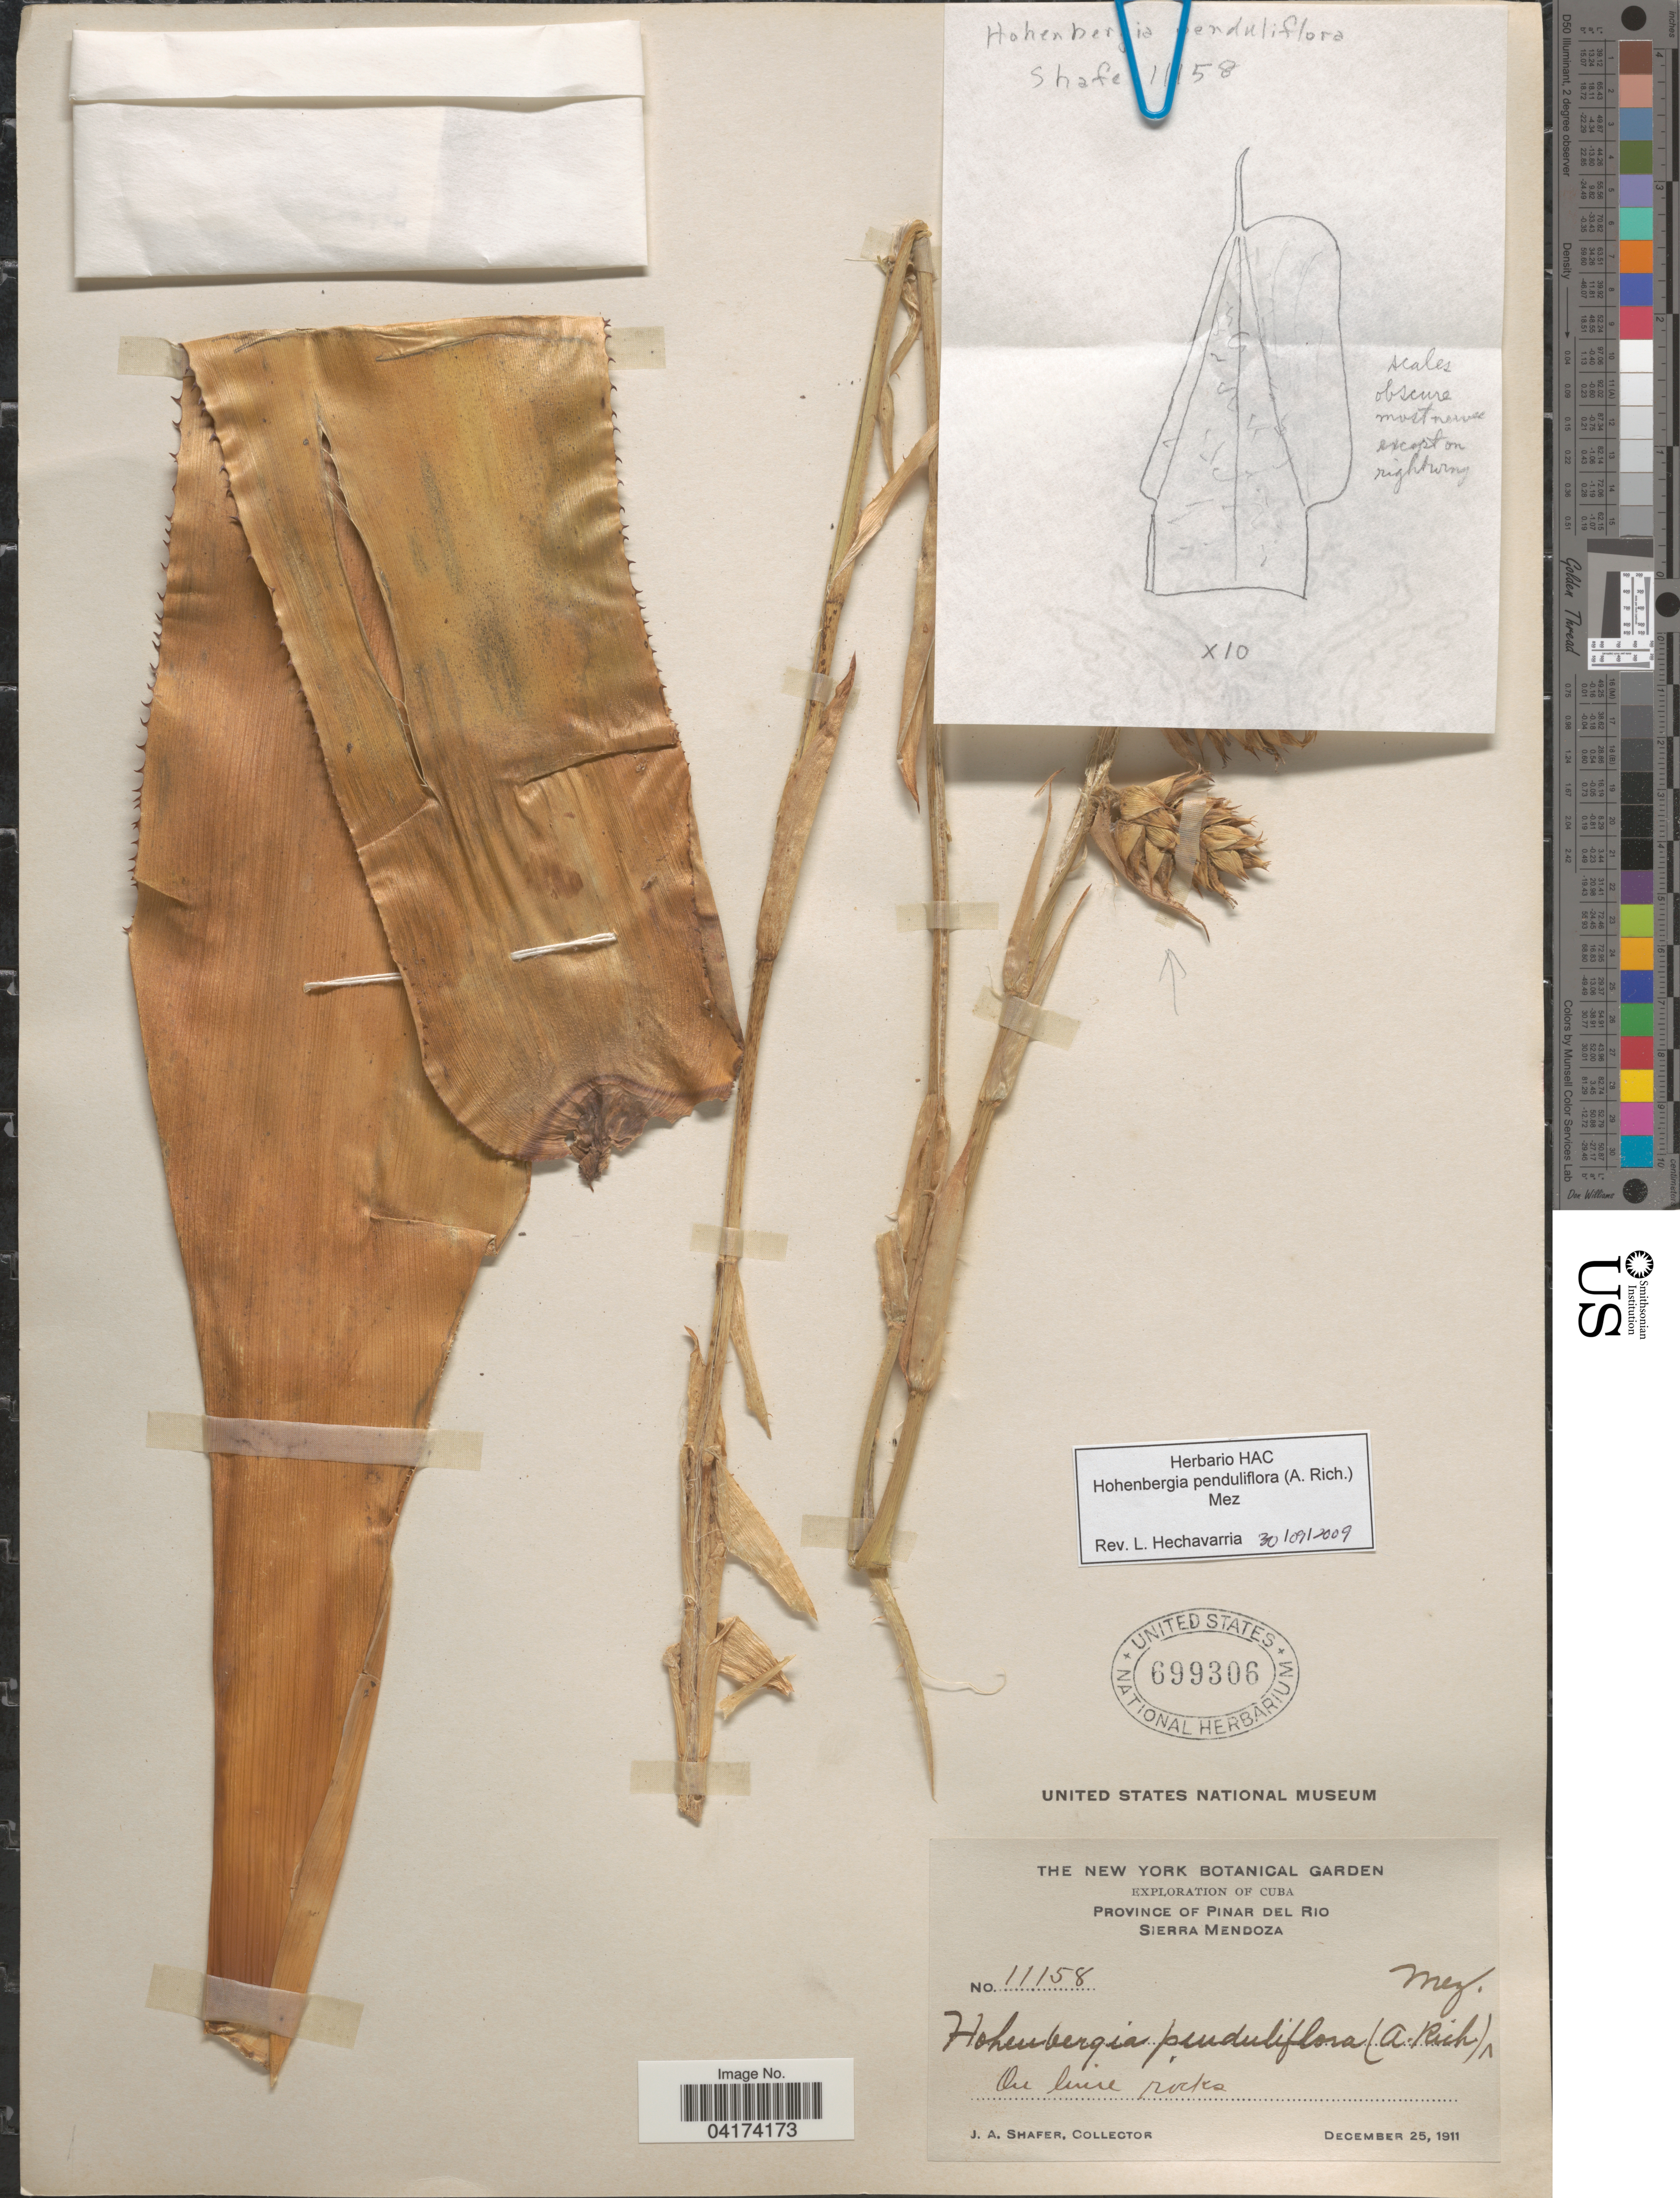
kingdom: Plantae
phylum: Tracheophyta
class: Liliopsida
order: Poales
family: Bromeliaceae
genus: Hohenbergia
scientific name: Hohenbergia penduliflora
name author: (A. Rich.) Mez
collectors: J. A. Shafer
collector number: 11158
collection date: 1911-12-25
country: Cuba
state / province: Pinar del Río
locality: Sierra Mendoza. Exploration of Cuba.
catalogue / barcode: US 699306